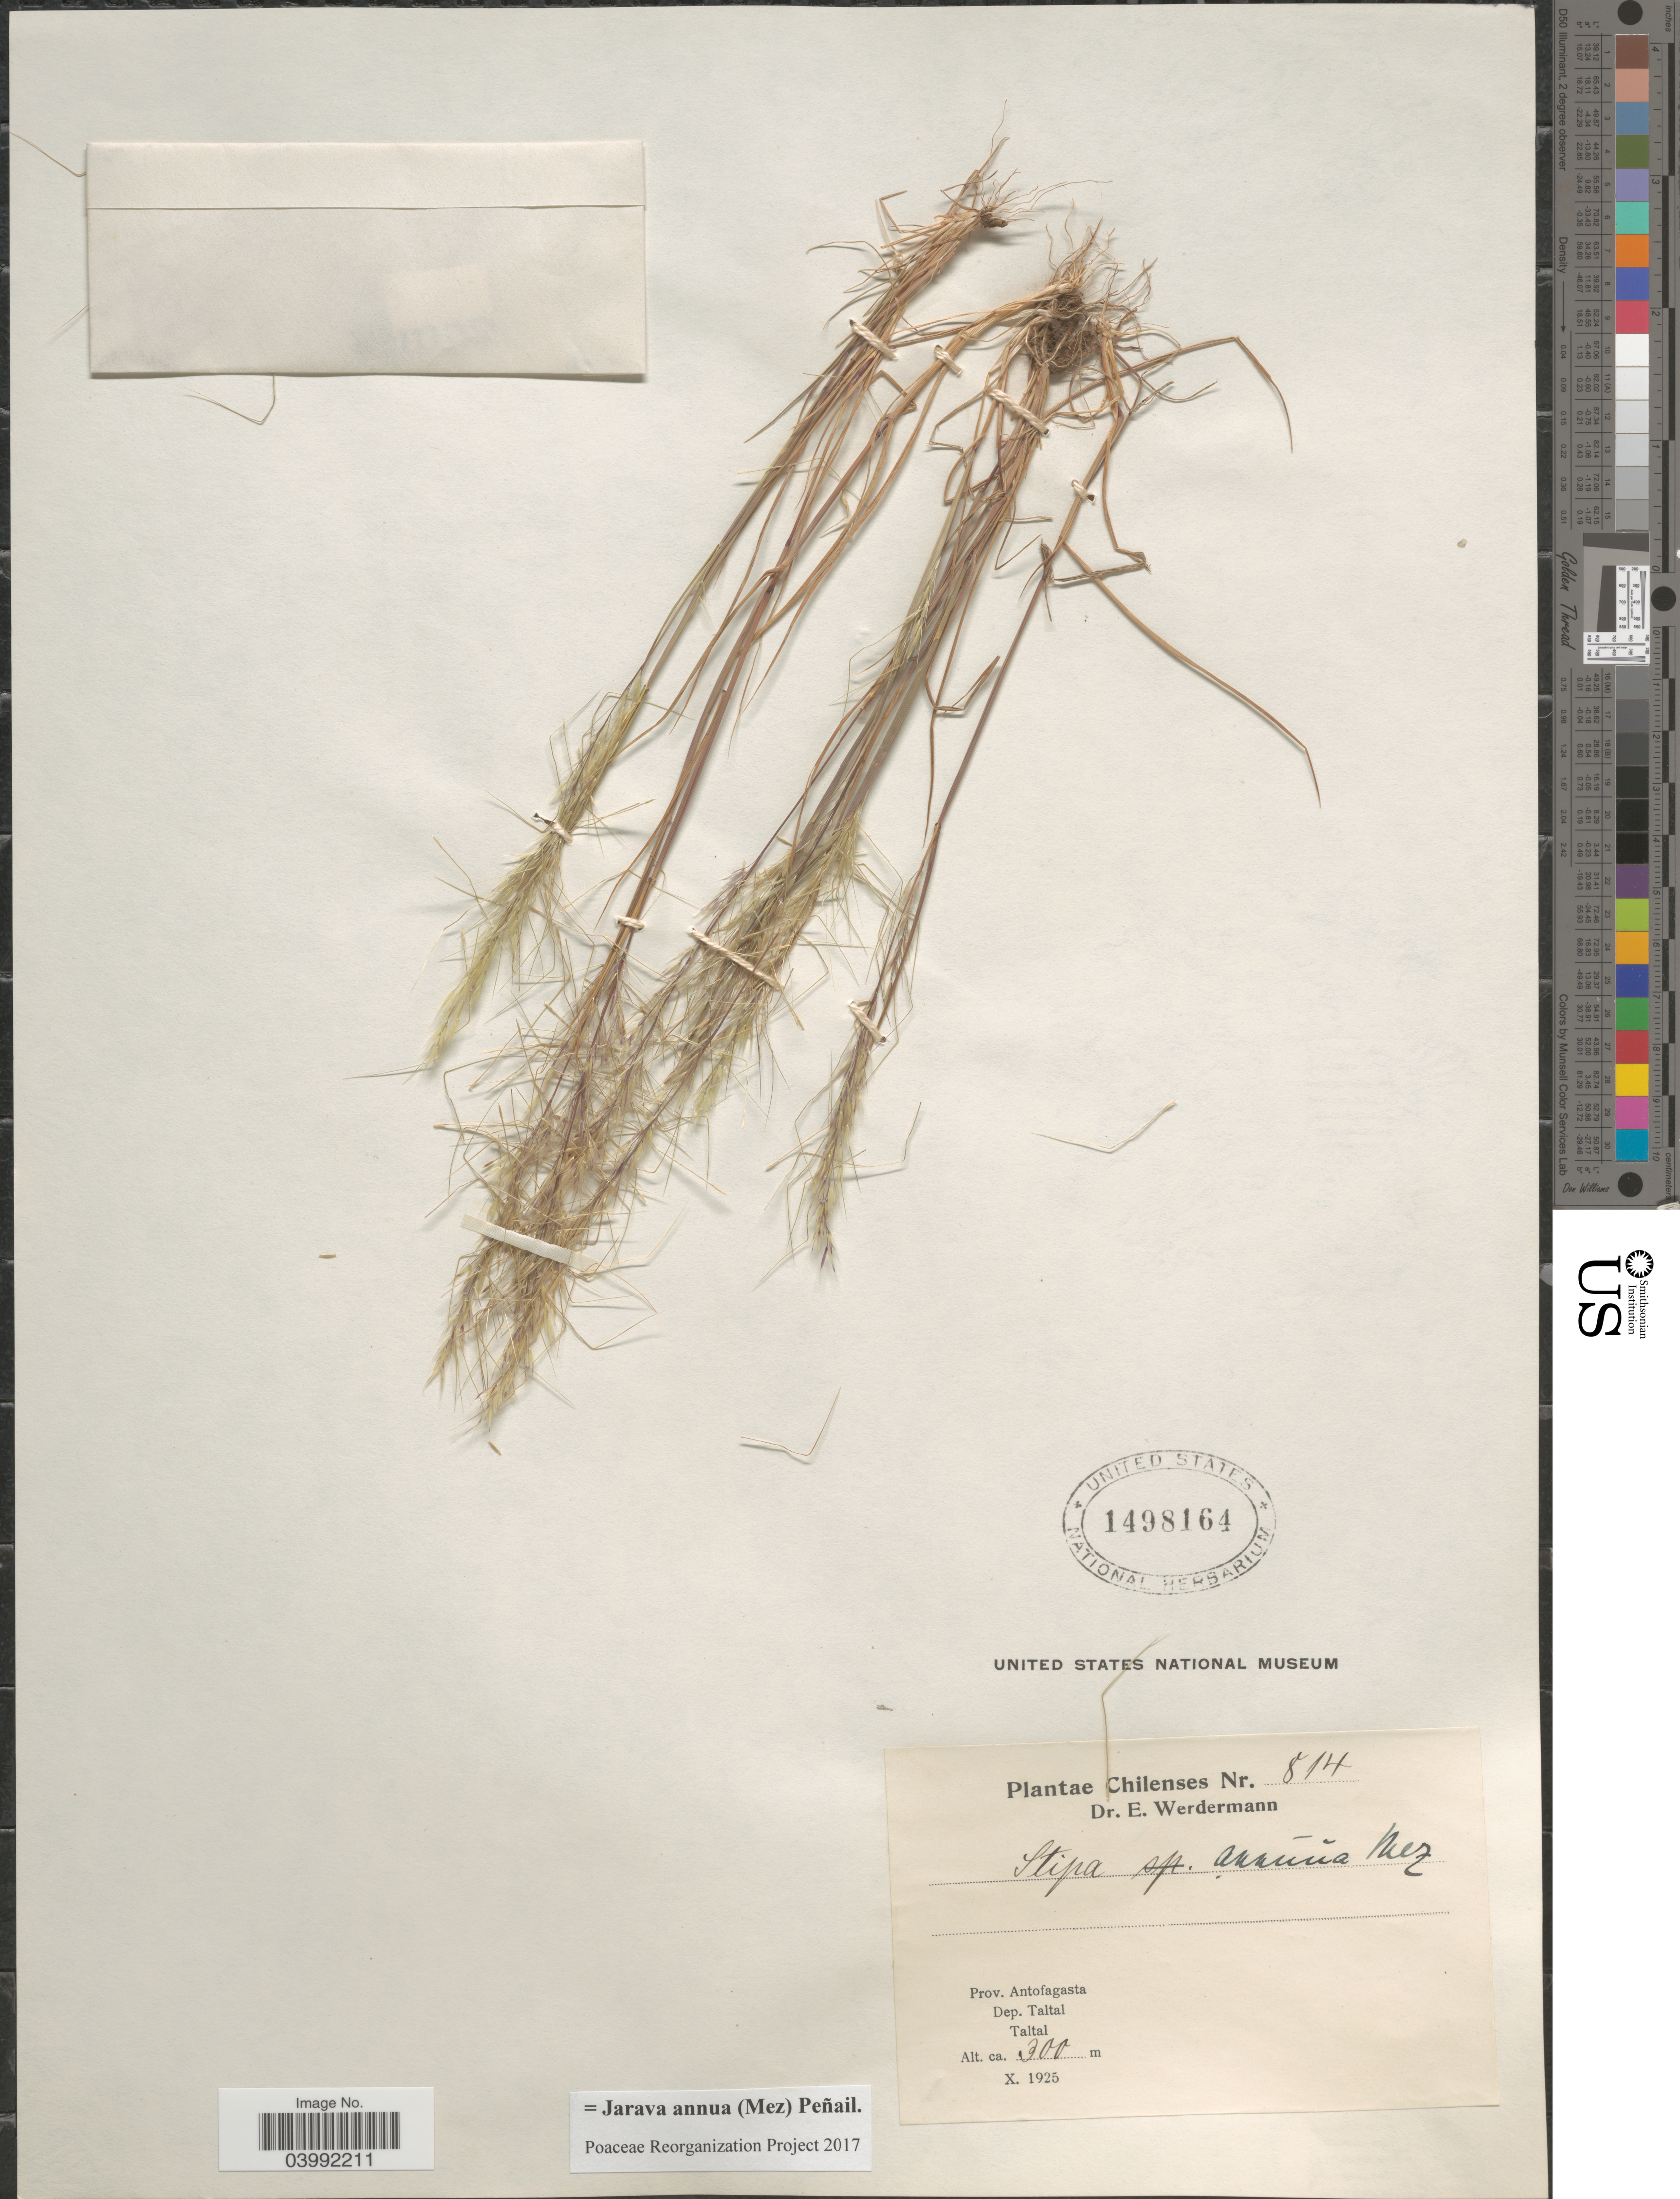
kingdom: Plantae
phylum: Tracheophyta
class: Liliopsida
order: Poales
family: Poaceae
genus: Jarava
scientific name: Jarava annua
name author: Mez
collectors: E. Werdermann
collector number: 814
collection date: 1925-10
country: Chile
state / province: Antofagasta (II)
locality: Dep. Taltal. Taltal.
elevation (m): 300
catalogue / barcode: US 1498164